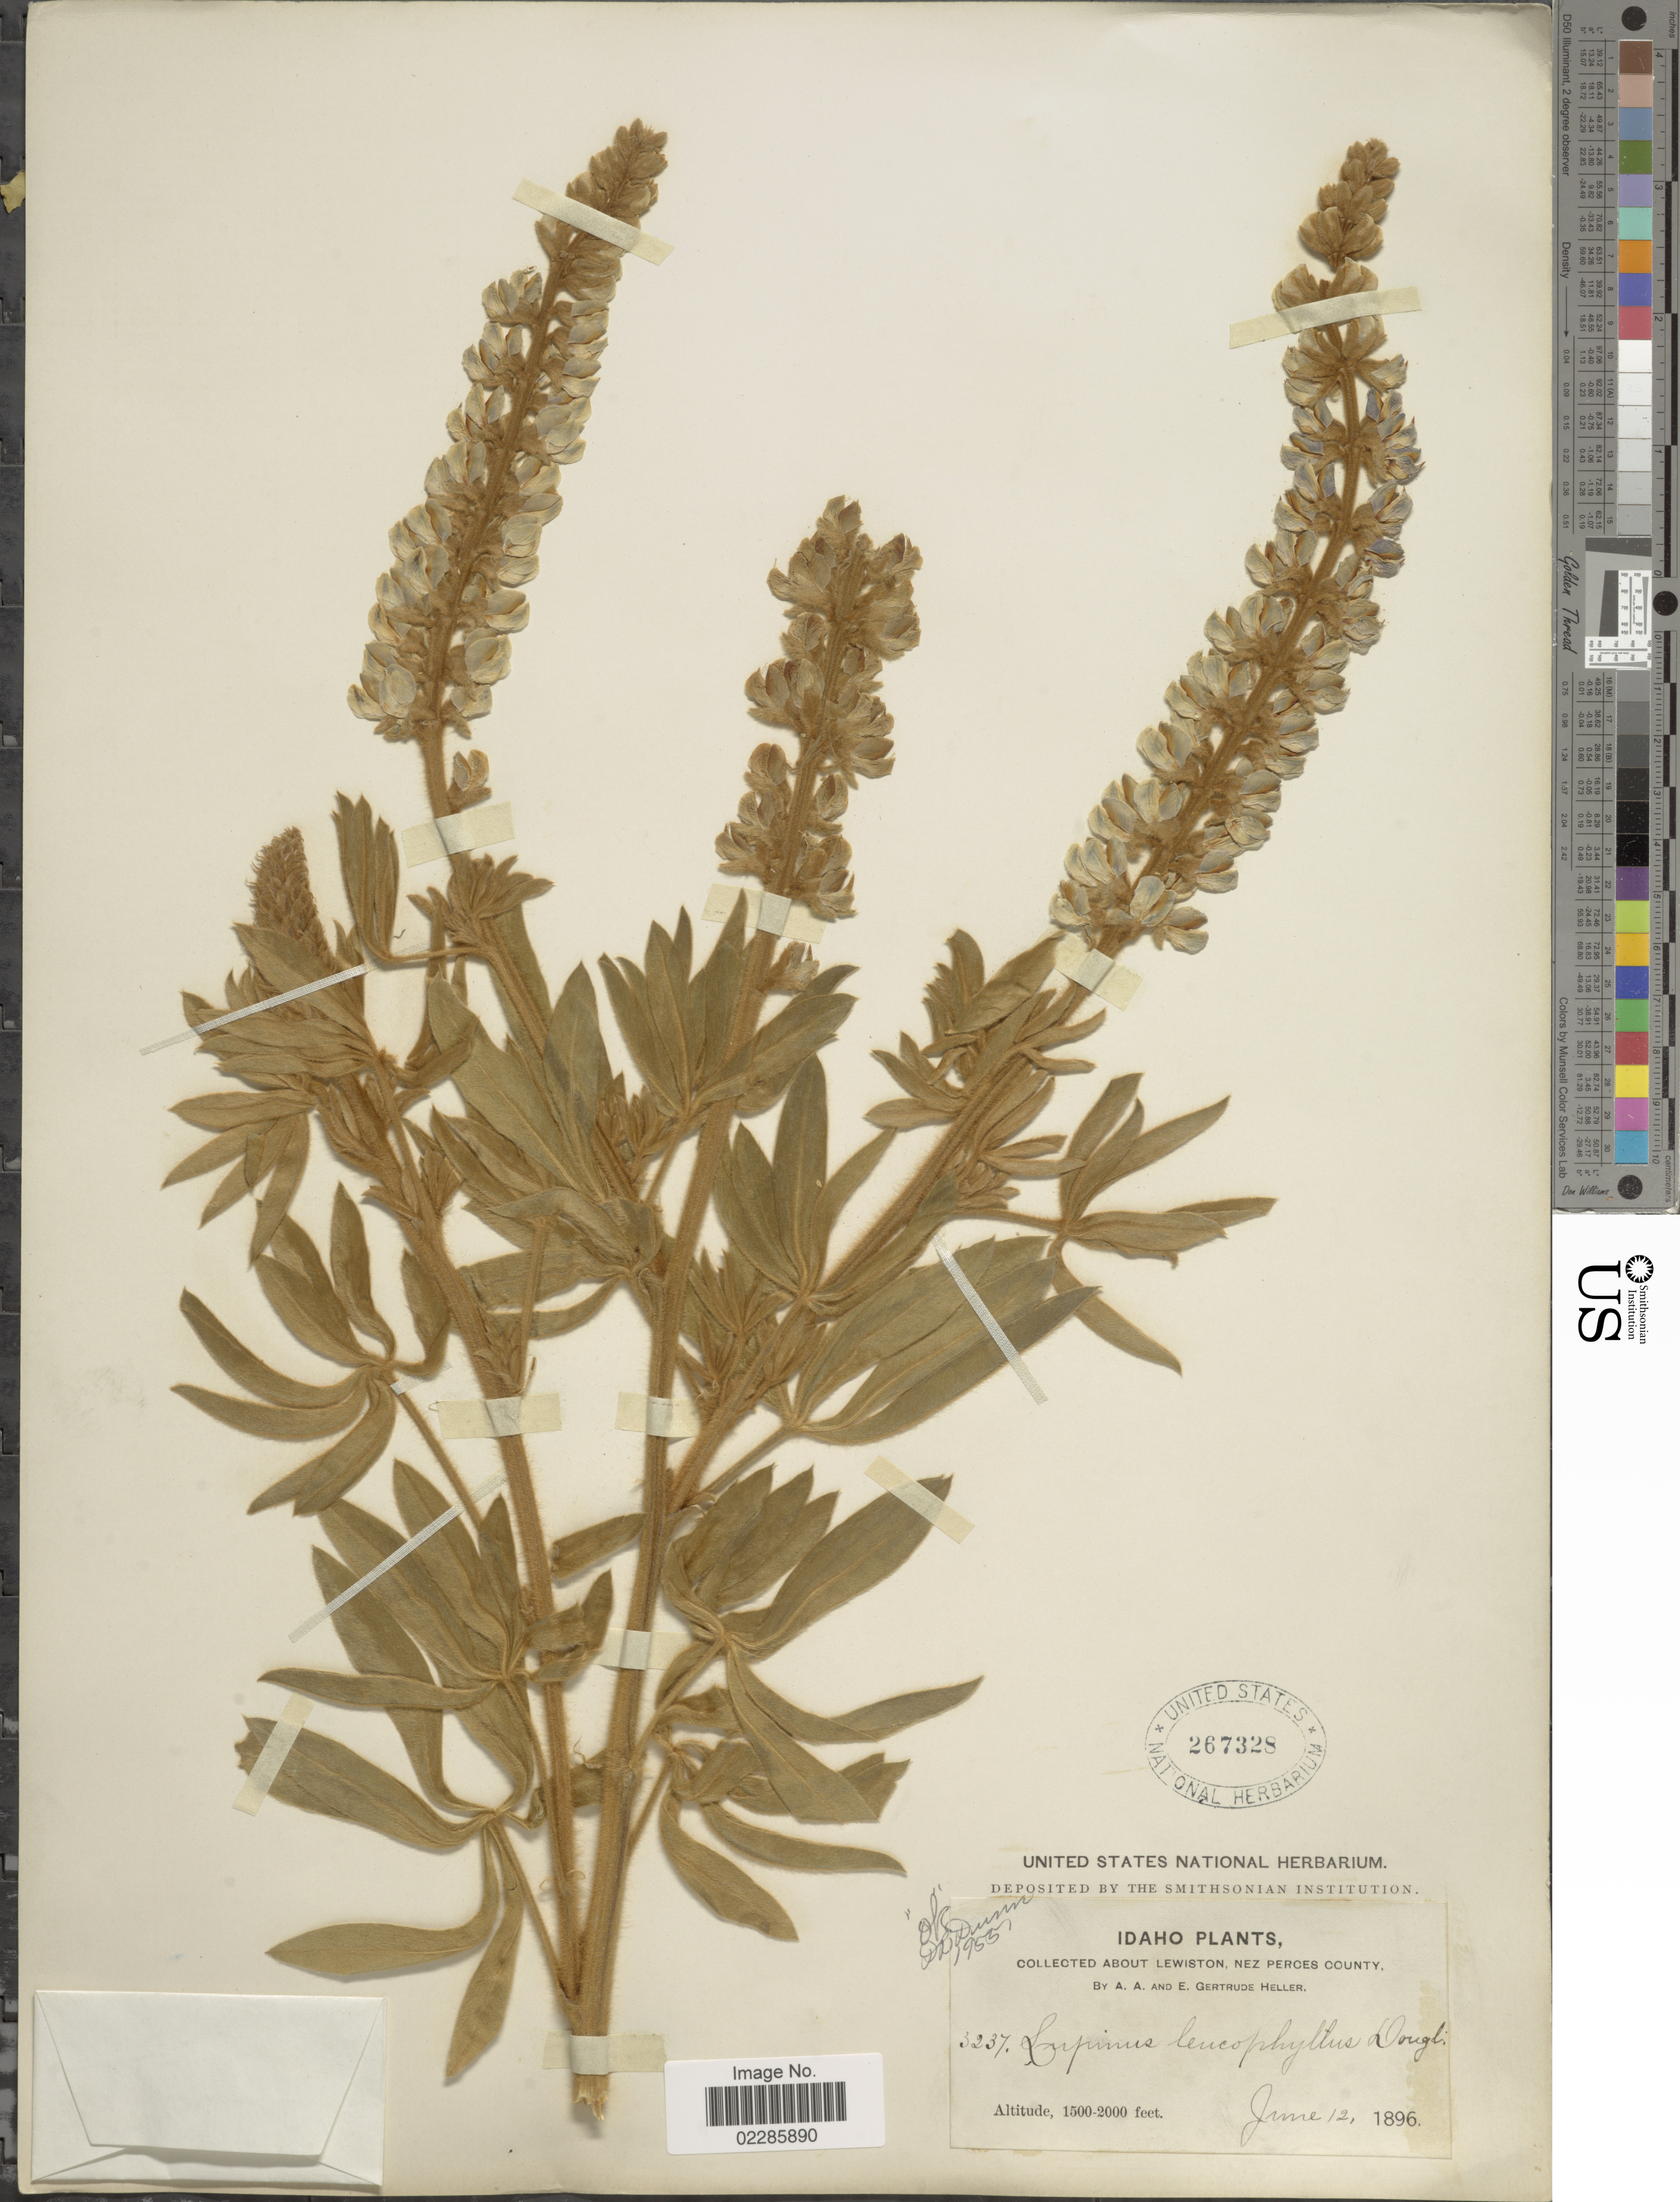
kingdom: Plantae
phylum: Tracheophyta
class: Magnoliopsida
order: Fabales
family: Fabaceae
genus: Lupinus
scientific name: Lupinus leucophyllus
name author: Douglas ex Lindl.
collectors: A. A. Heller & E. G. Heller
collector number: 3237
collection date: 1896-06-12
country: United States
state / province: Idaho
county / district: Nez Perce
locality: About Lewiston.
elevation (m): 457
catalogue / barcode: US 267328